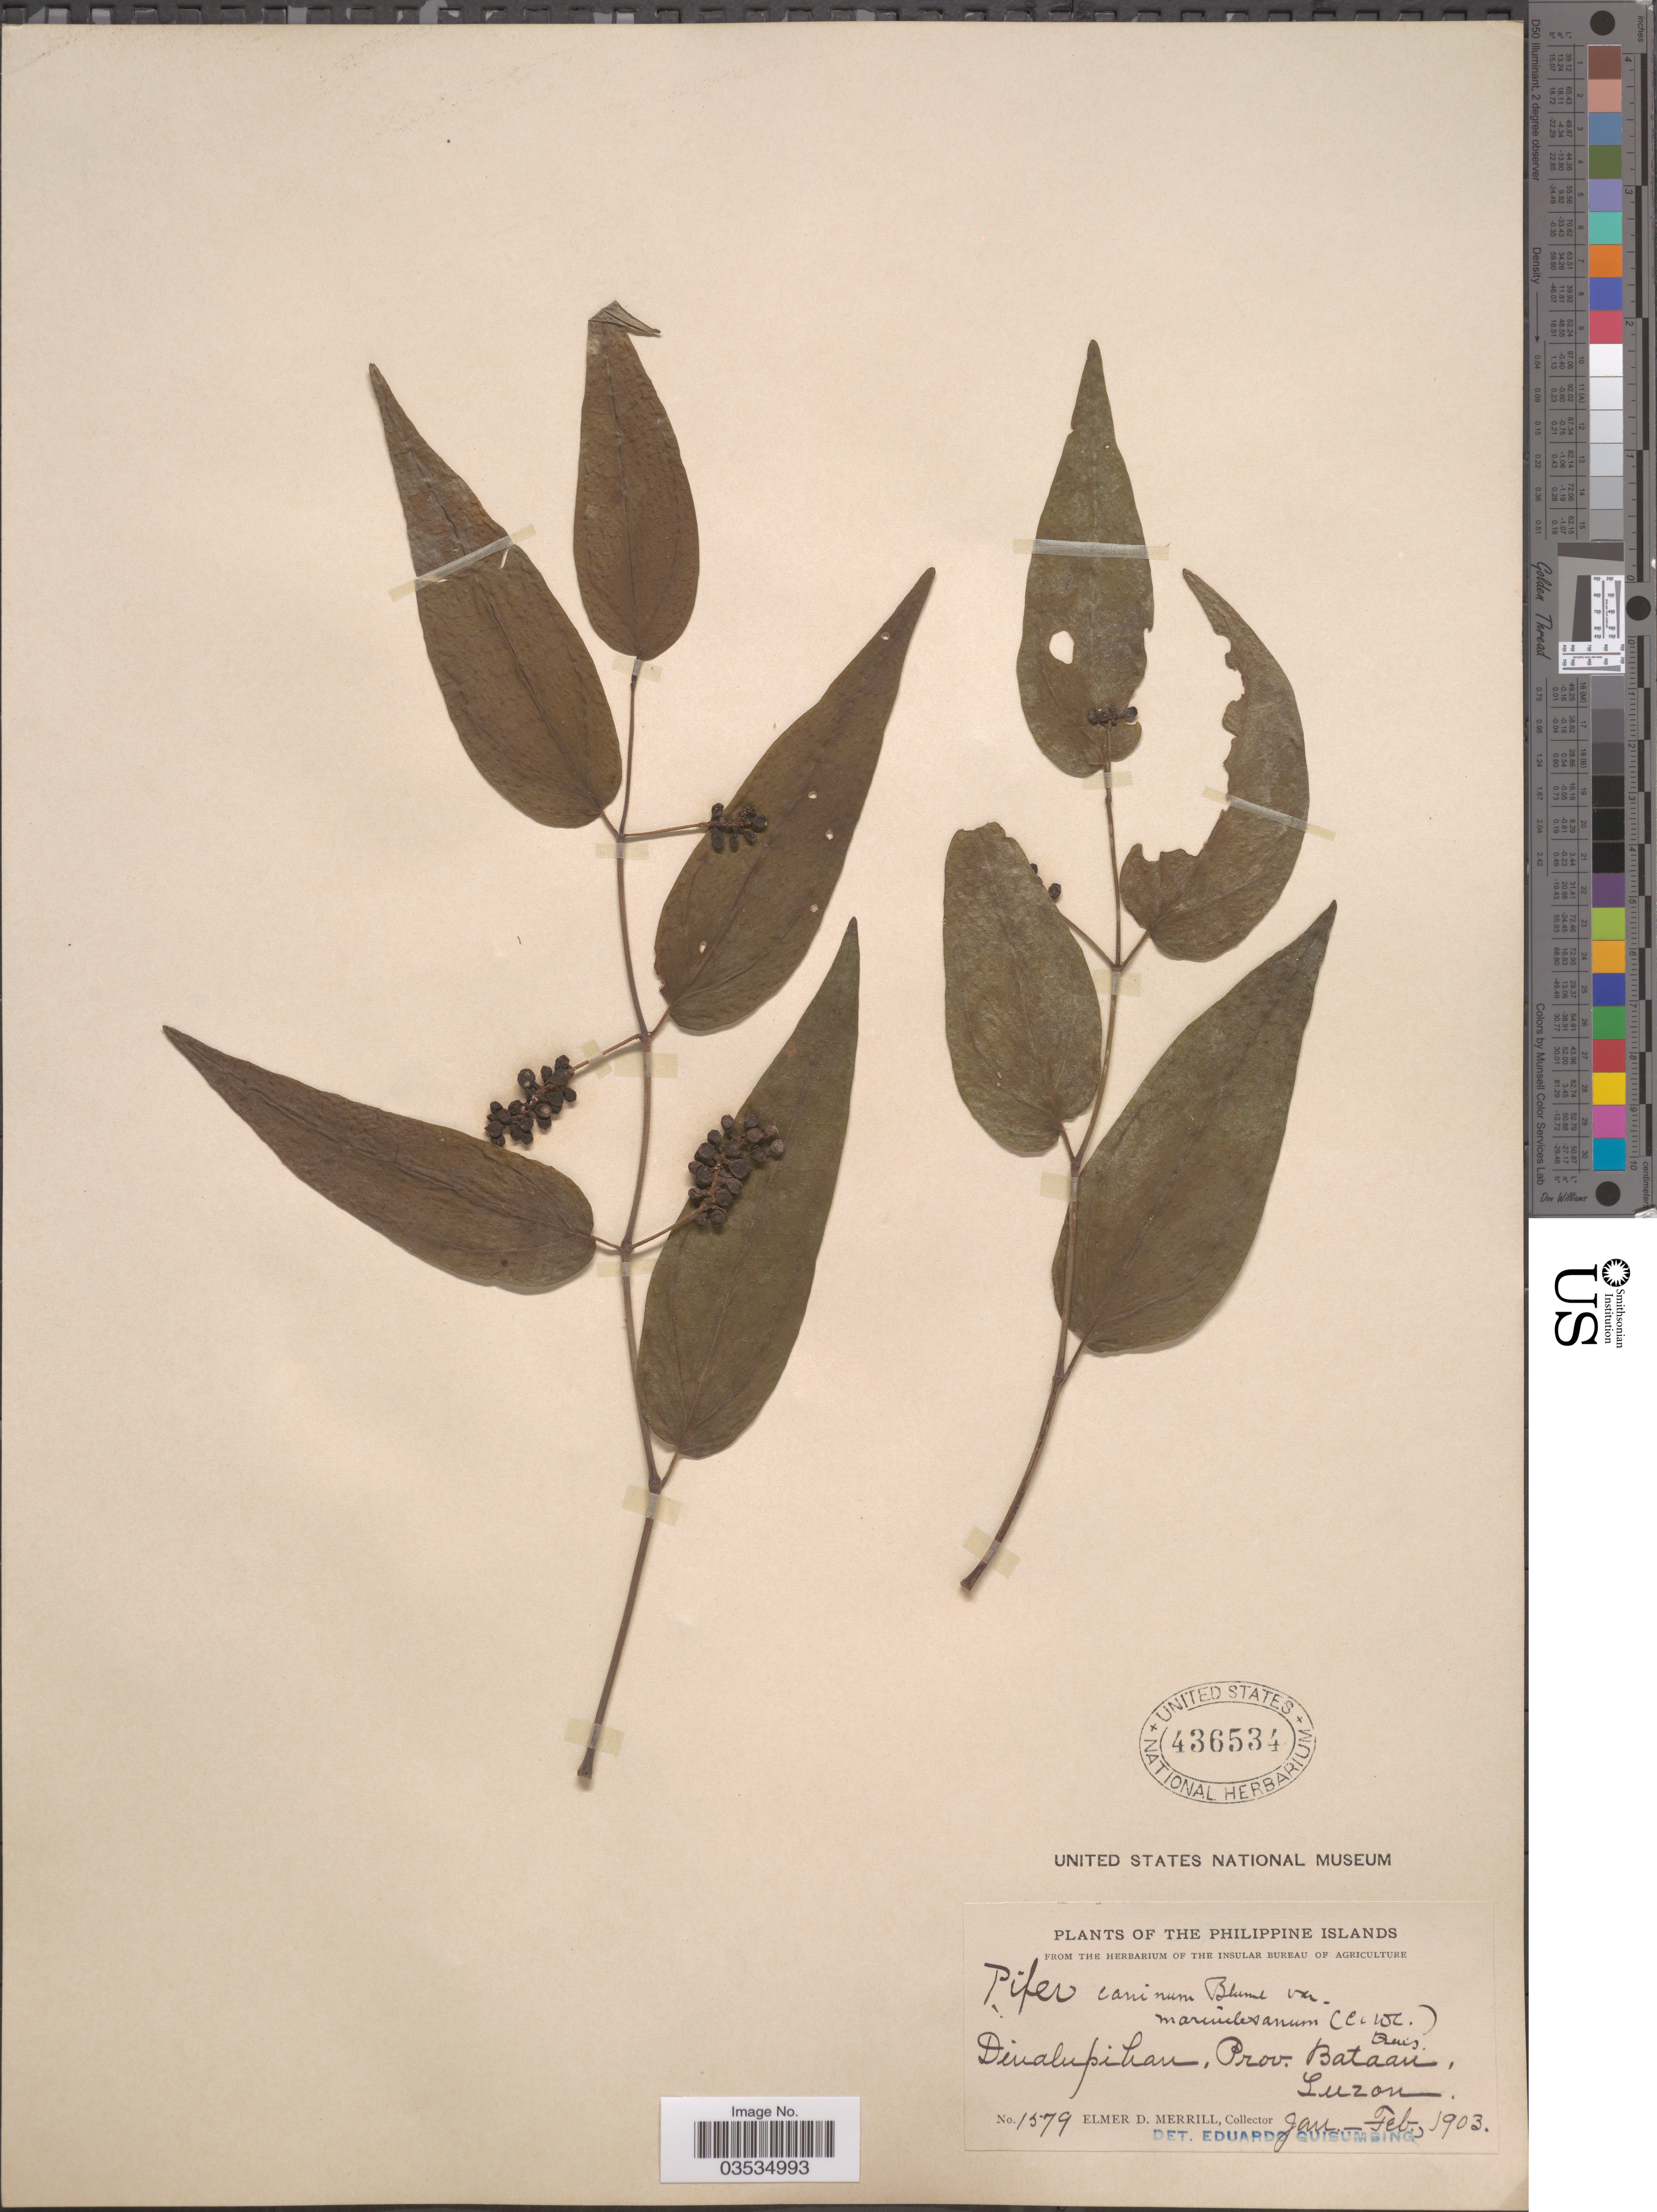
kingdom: Plantae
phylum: Tracheophyta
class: Magnoliopsida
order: Piperales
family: Piperaceae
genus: Piper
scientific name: Piper viminale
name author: Opiz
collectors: E. D. Merrill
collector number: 1579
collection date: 1903-01/1903-02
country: Philippines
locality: Dinalupihan, Prov. Bataan, Luzon.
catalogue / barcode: US 436534